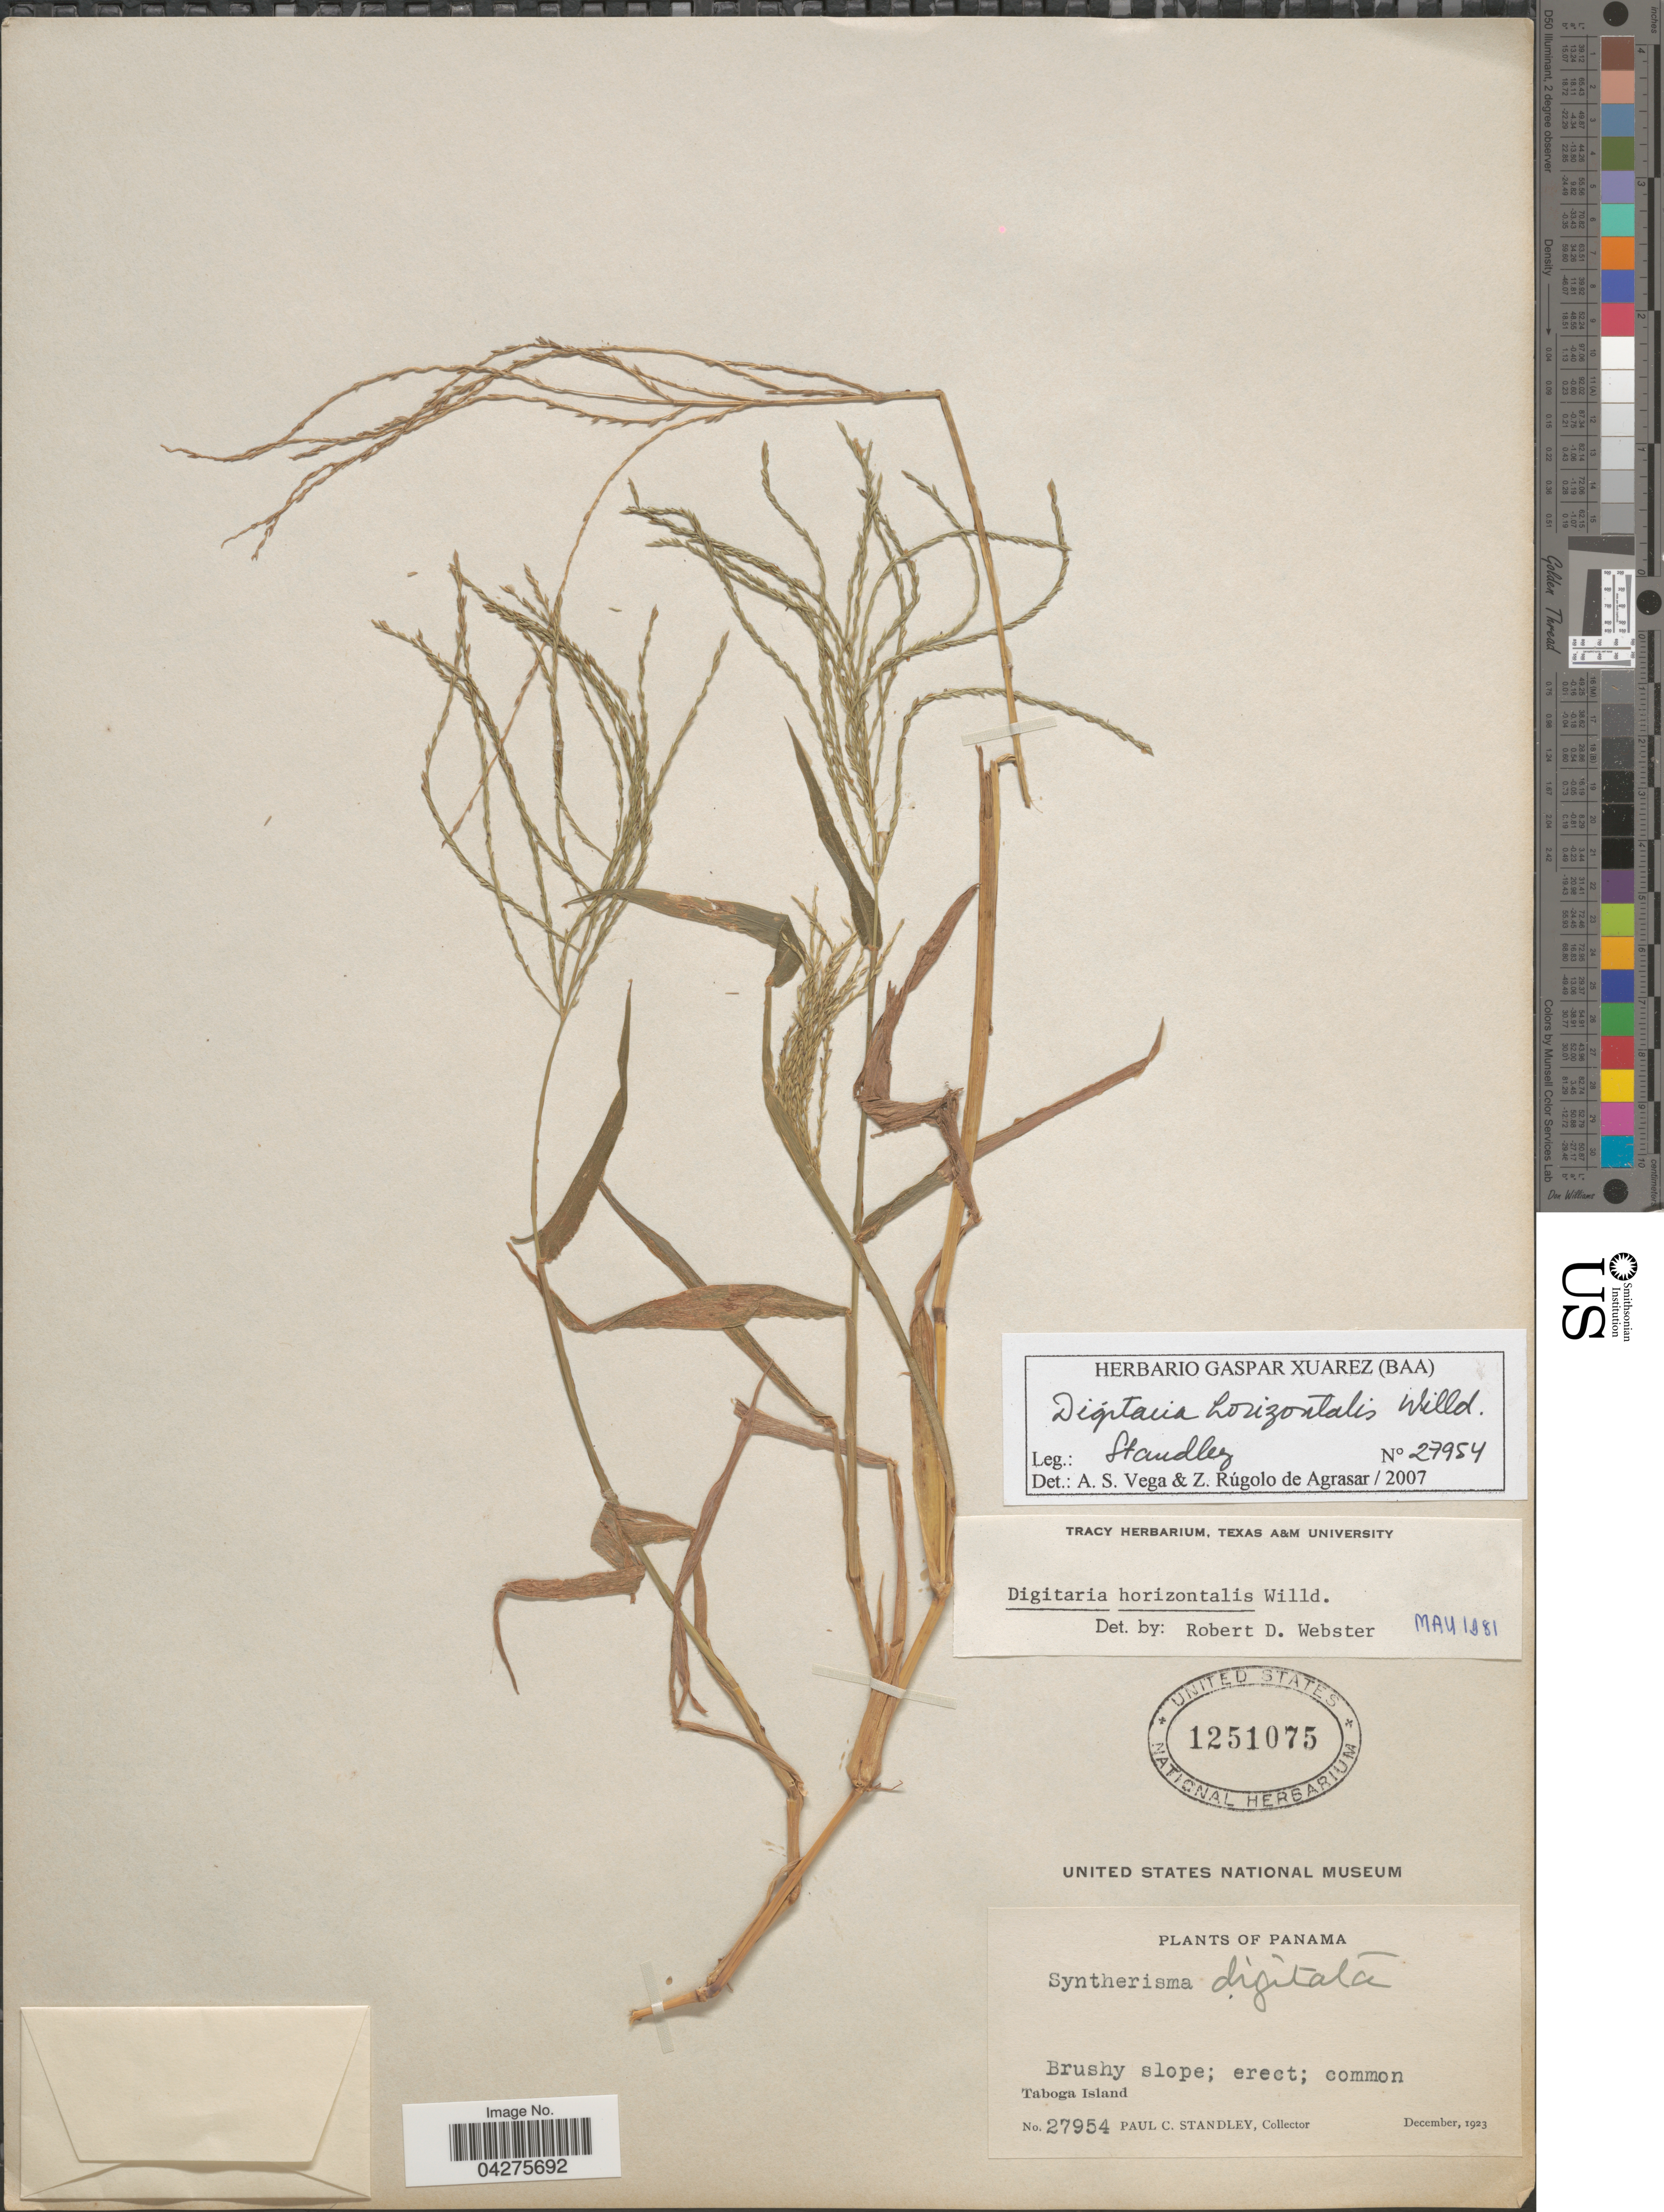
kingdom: Plantae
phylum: Tracheophyta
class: Liliopsida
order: Poales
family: Poaceae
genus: Digitaria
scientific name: Digitaria horizontalis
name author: Willd.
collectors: P. C. Standley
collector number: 27954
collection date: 1923-12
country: Panama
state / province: Panamá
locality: Taboga Island.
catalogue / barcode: US 1251075